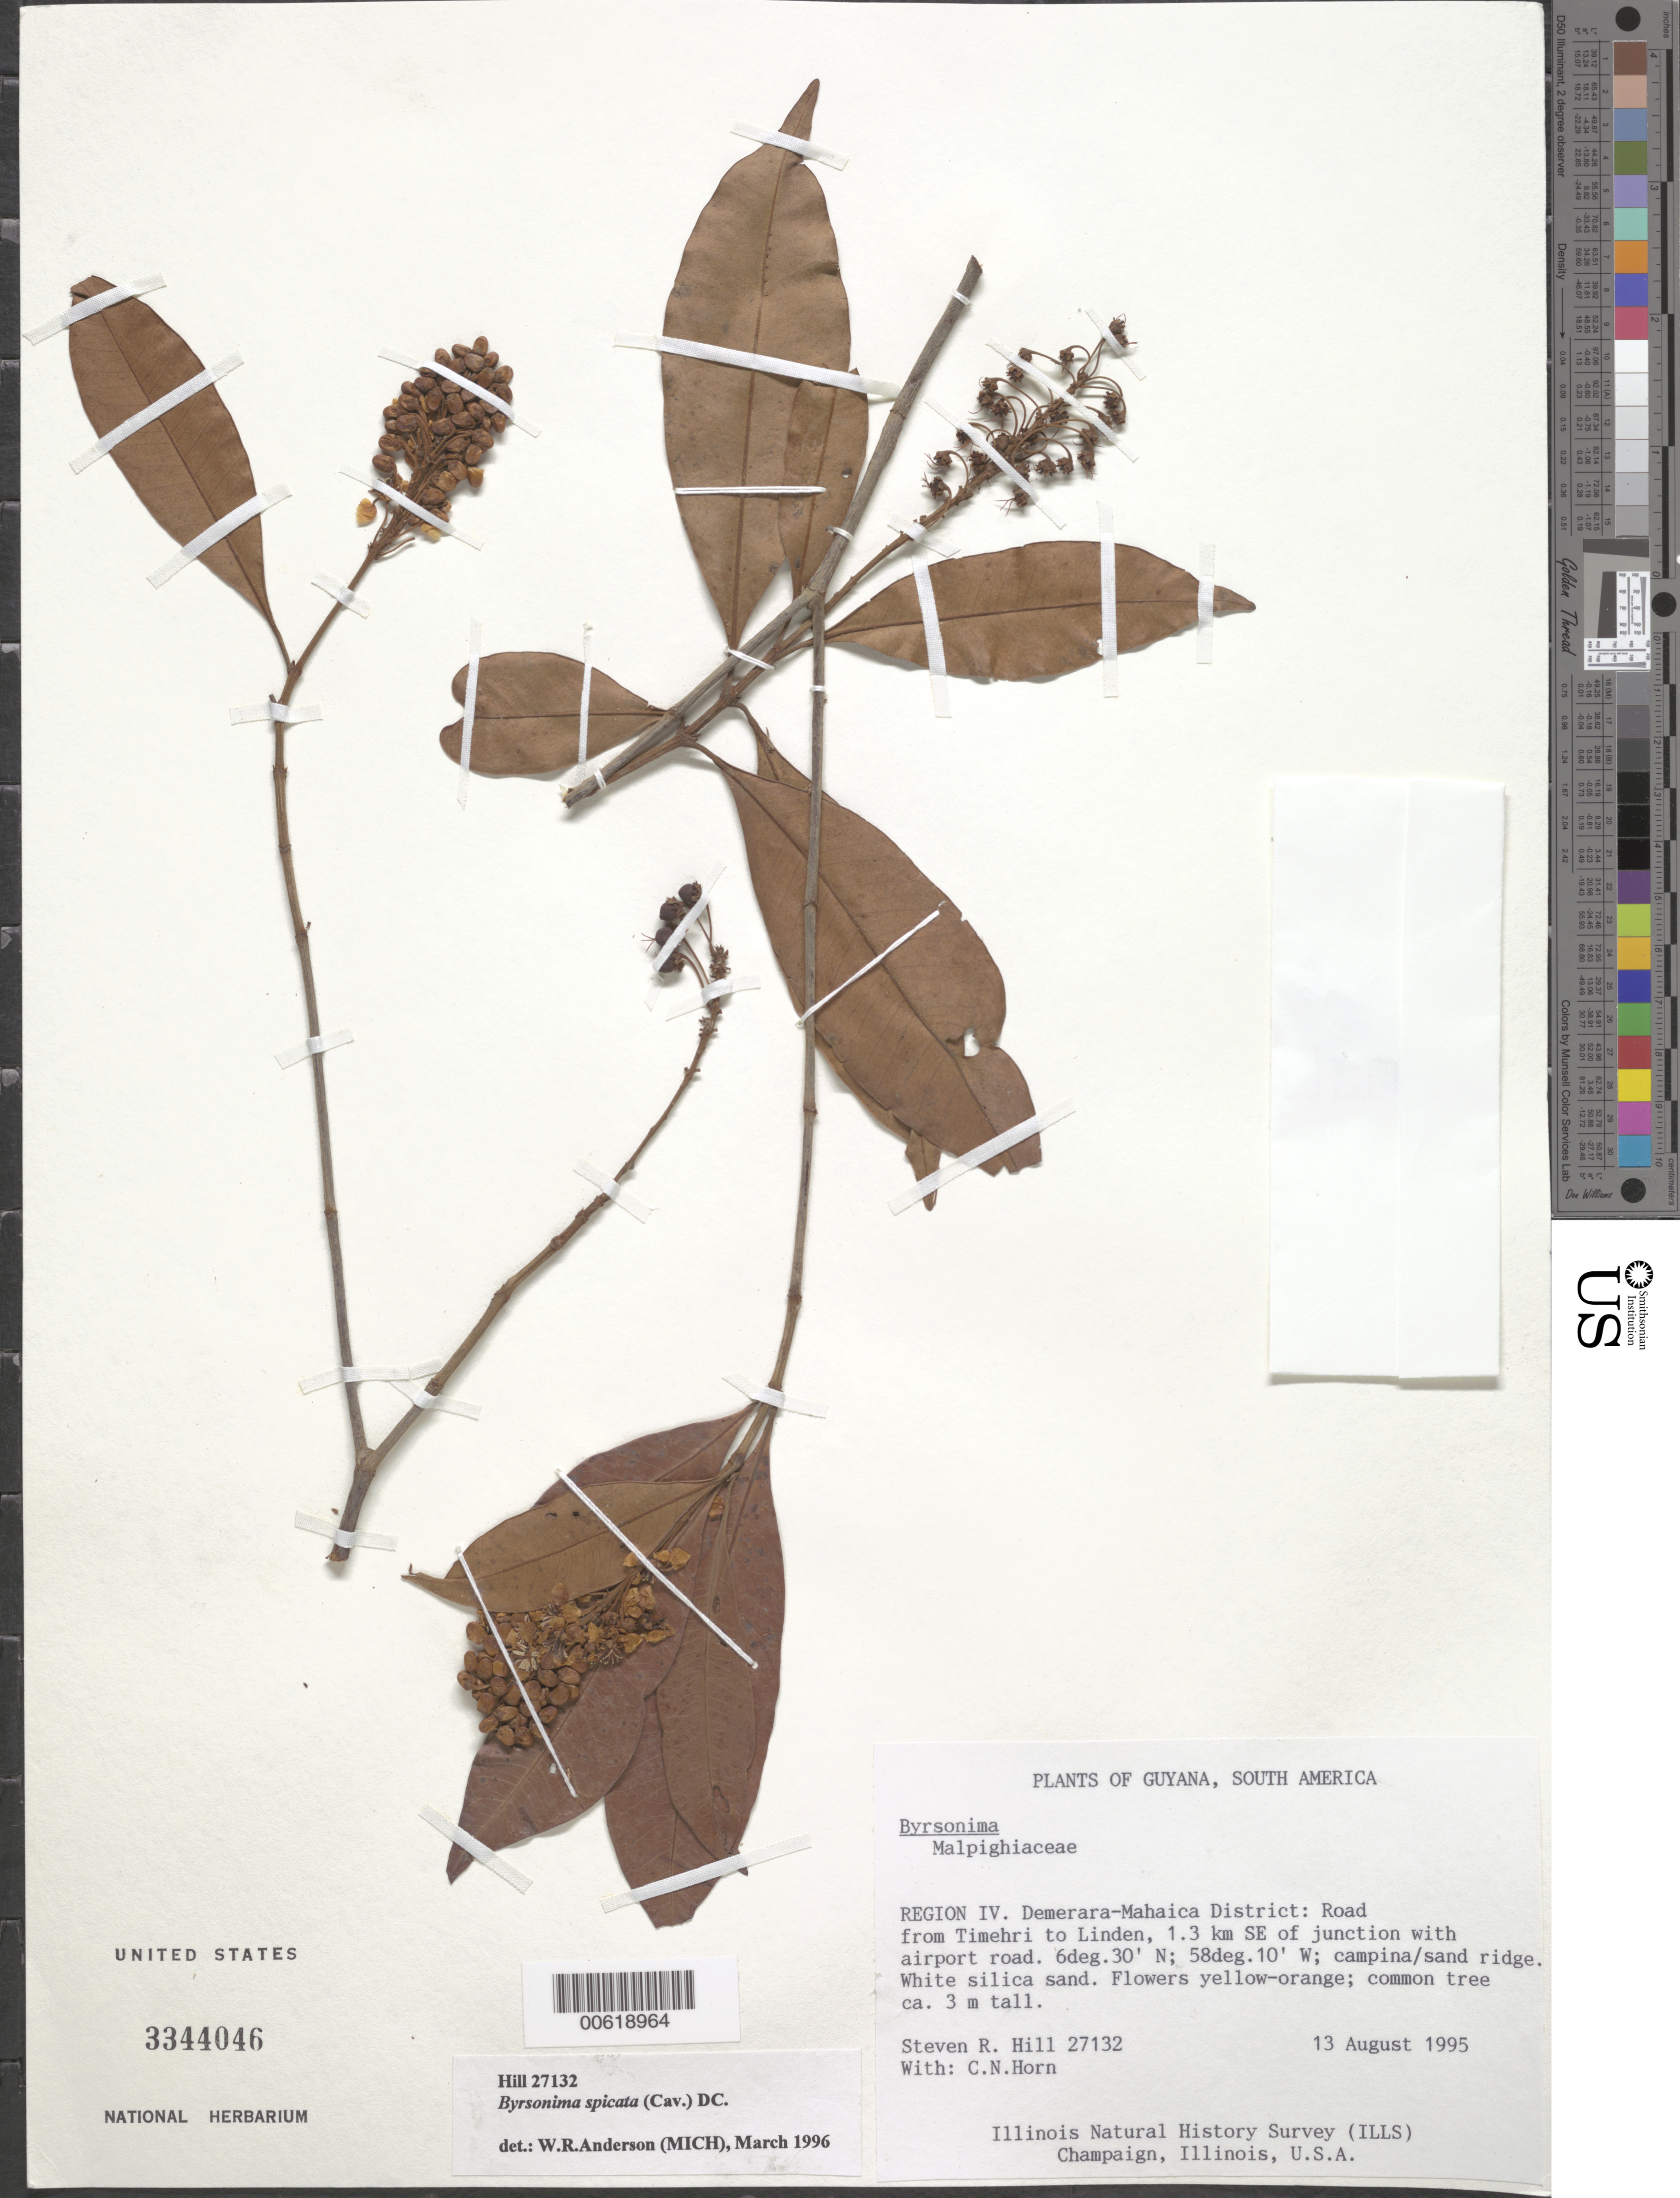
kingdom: Plantae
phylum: Tracheophyta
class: Magnoliopsida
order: Malpighiales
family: Malpighiaceae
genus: Byrsonima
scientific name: Byrsonima spicata (Cav.) DC.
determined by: Anderson, W. R., (MICH), University of Michigan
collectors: S. R. Hill & C. N. Horn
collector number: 27132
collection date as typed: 13-Aug-95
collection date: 1995-08-13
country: Guyana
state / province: Demerara-Mahaica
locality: Timehri to Linden road, 1.3 km SE of junc. with airport road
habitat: Campina/sand ridge, white silica sand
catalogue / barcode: US 3344046